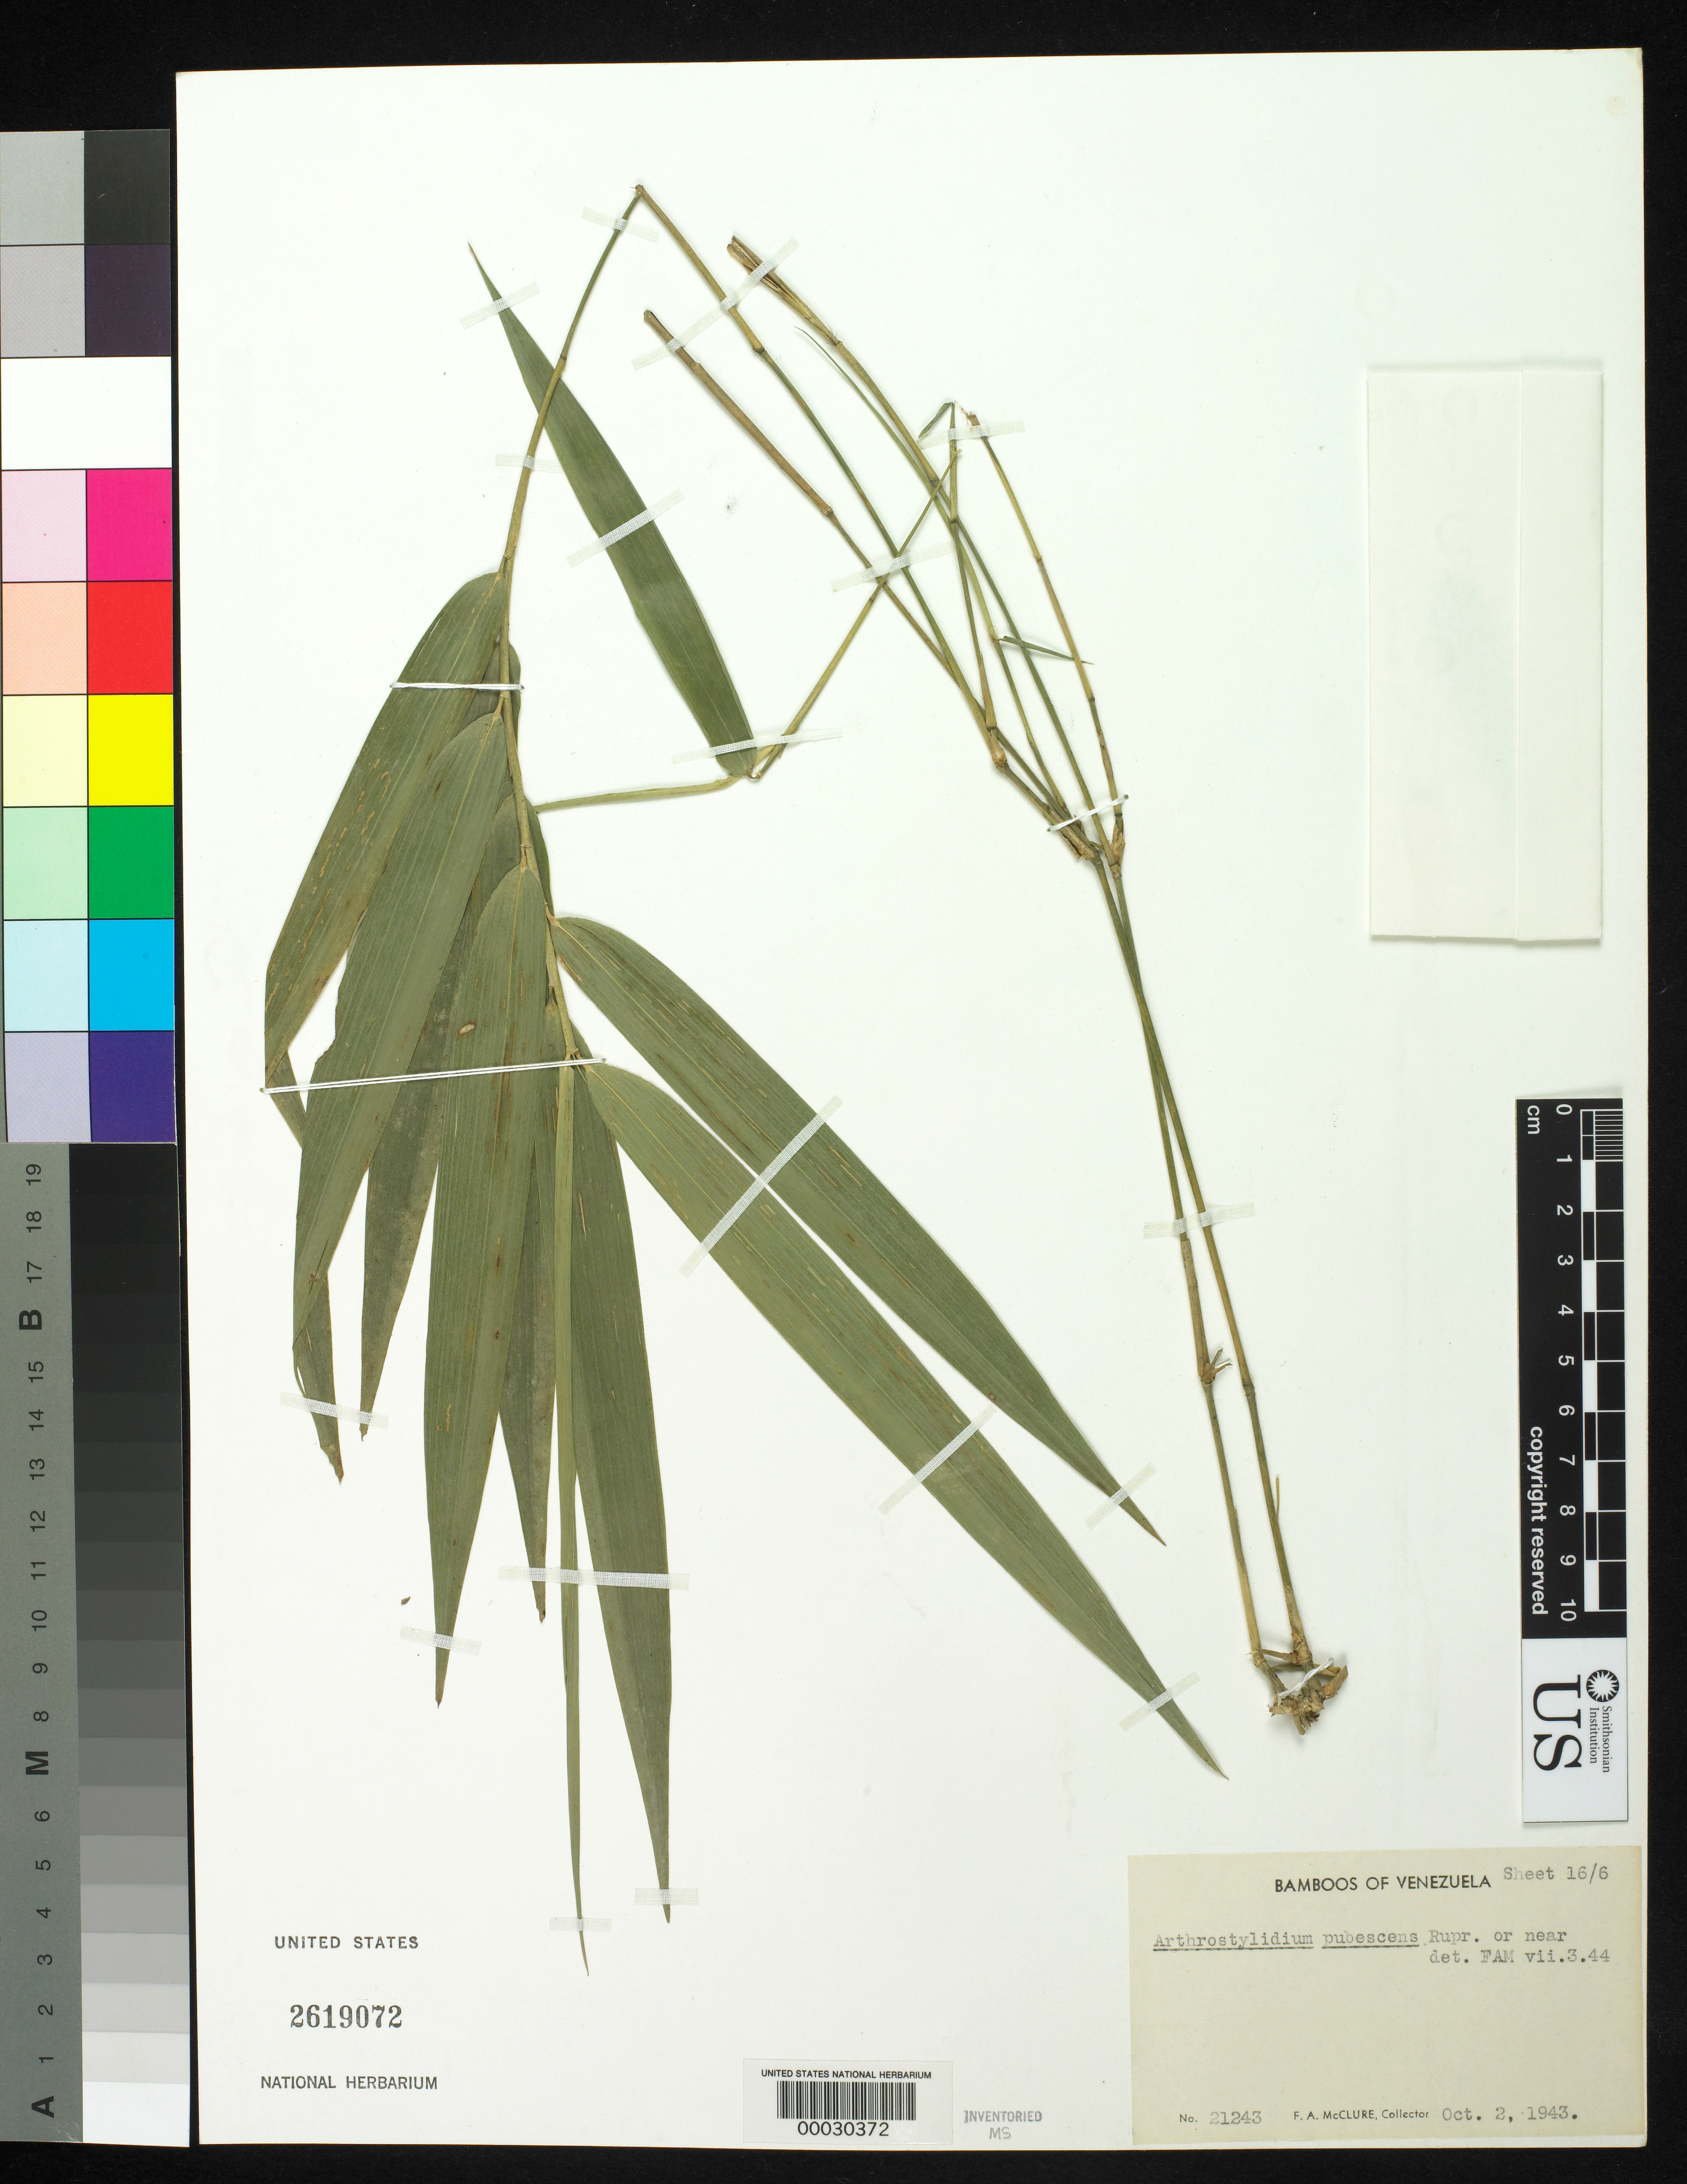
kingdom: Plantae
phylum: Tracheophyta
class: Liliopsida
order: Poales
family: Poaceae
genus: Arthrostylidium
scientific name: Arthrostylidium pubescens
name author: Rupr.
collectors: F. A. McClure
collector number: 21243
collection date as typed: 02 Oct 1943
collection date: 1943-10-02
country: Brazil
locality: El avila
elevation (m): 1700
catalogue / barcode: US 2619072